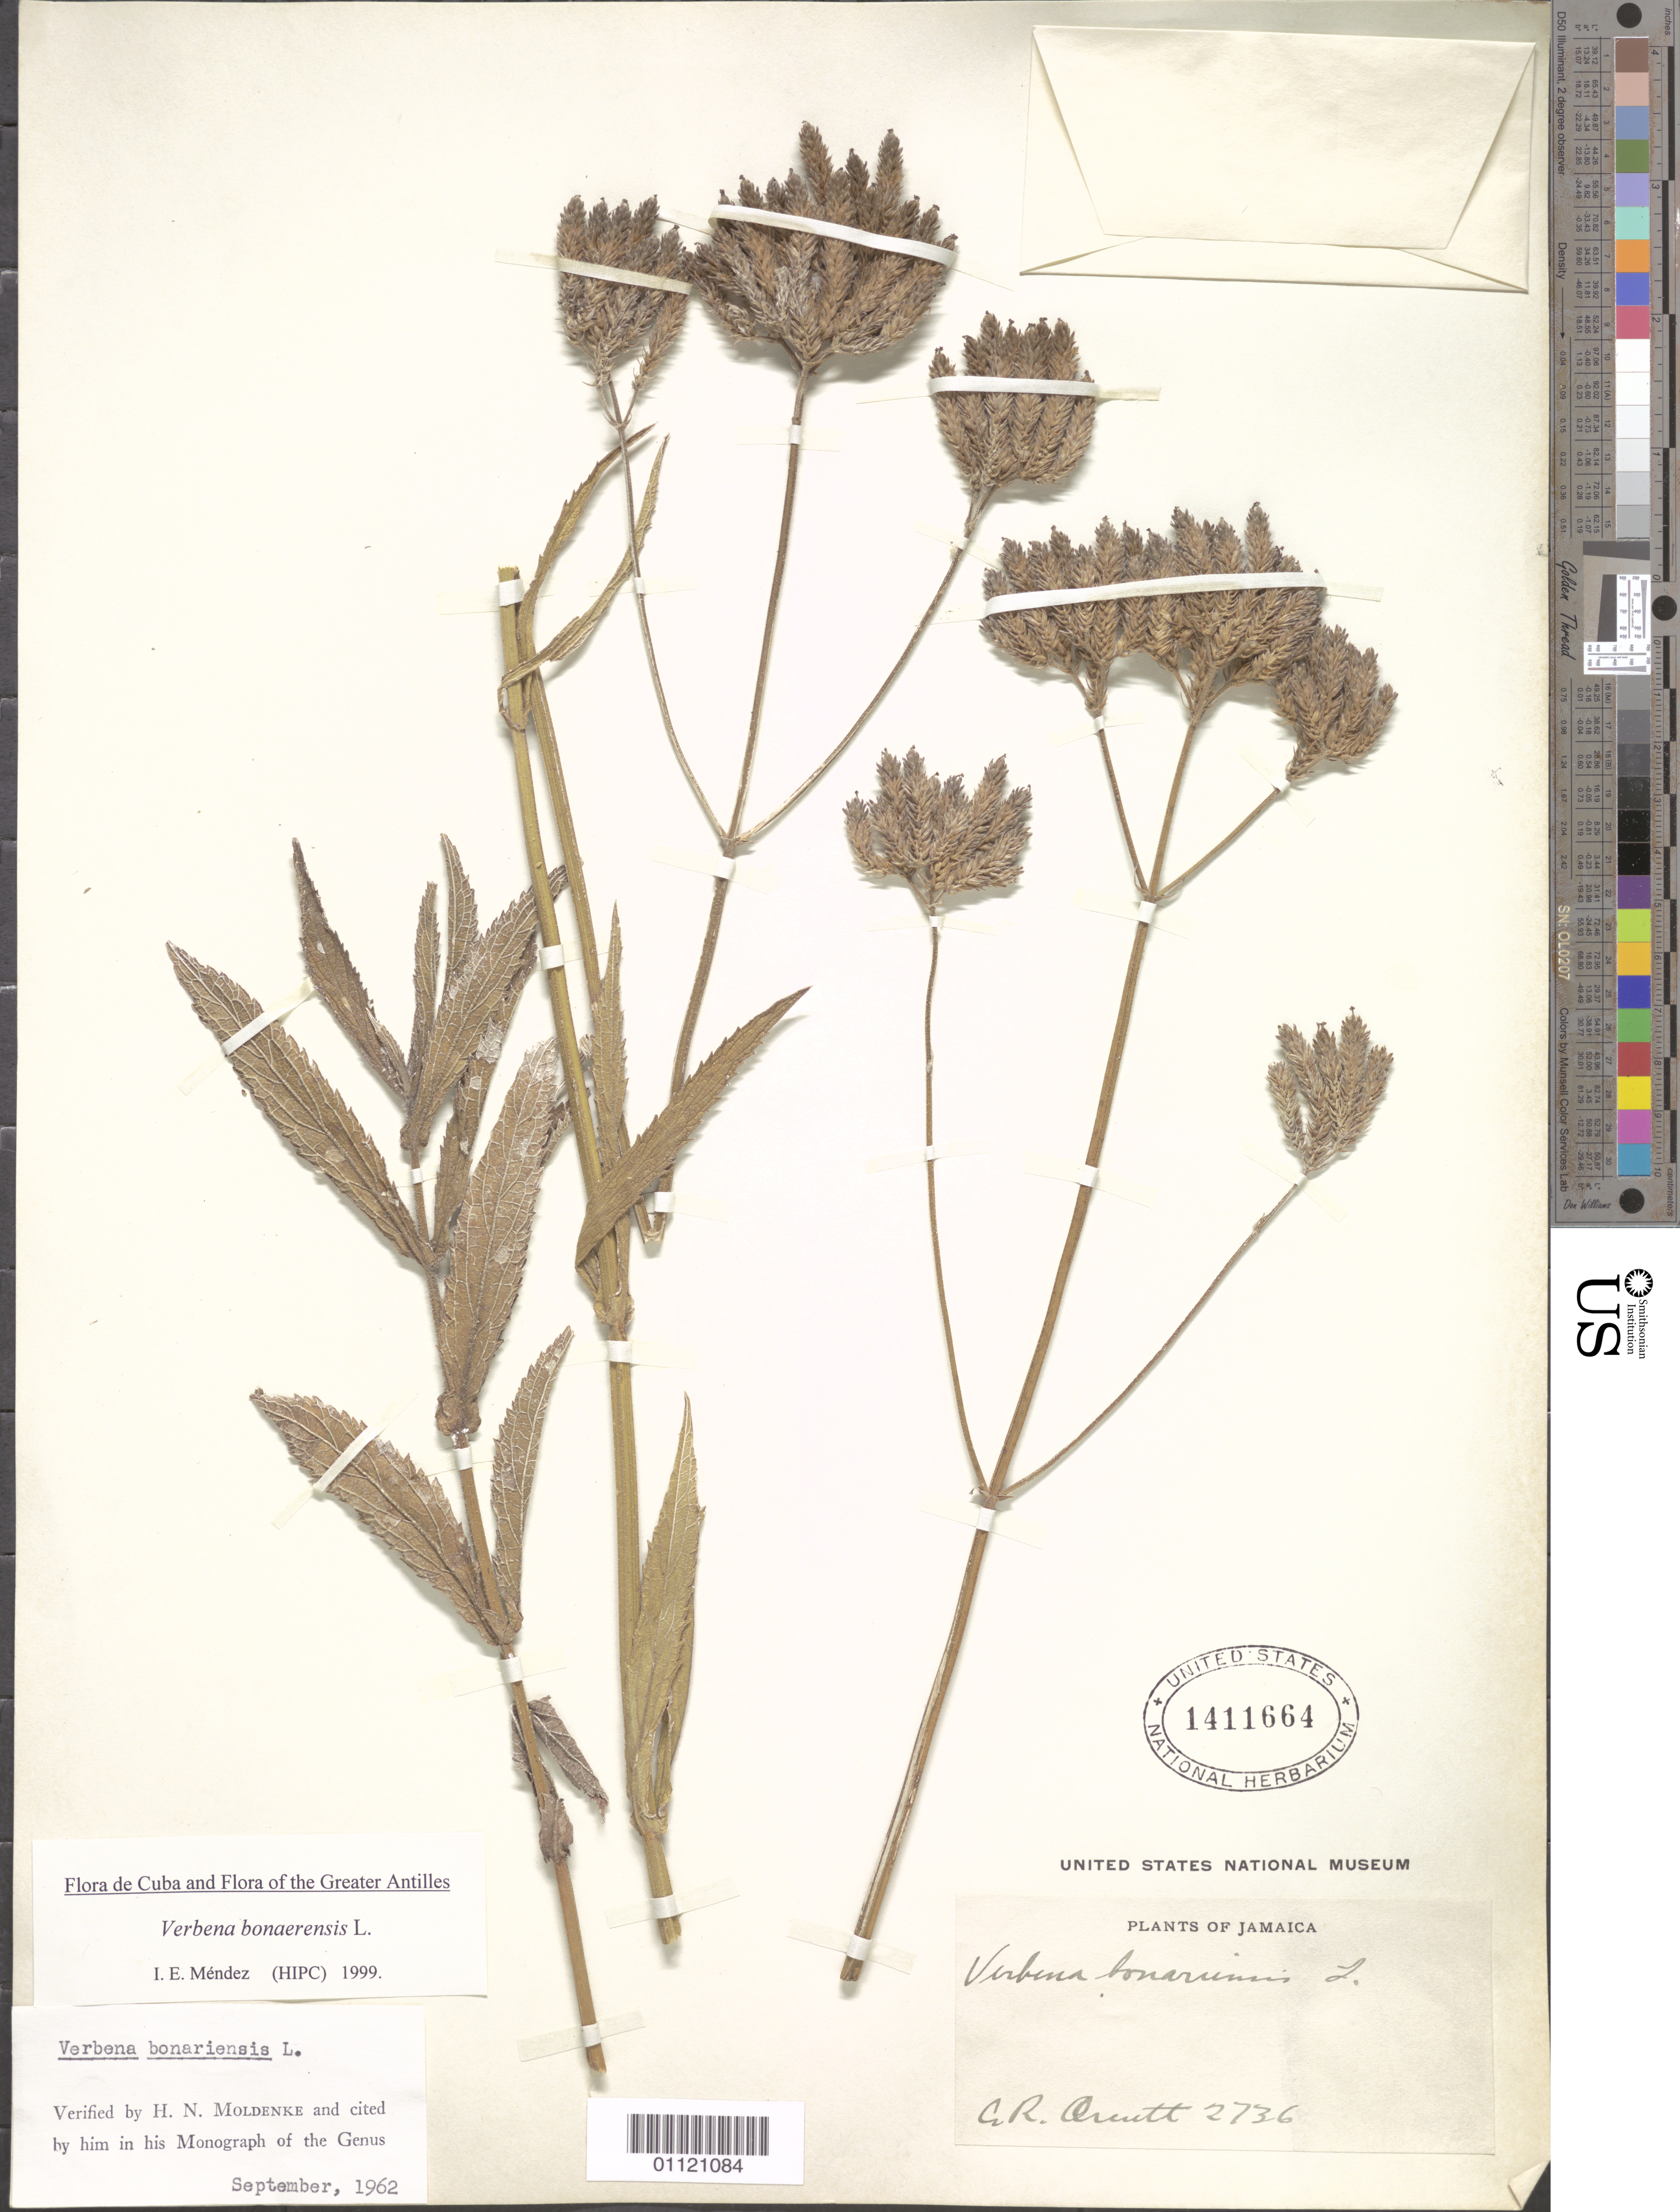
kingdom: Plantae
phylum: Tracheophyta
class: Magnoliopsida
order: Lamiales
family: Verbenaceae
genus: Verbena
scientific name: Verbena bonariensis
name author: L.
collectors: C. R. Orcutt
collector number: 2736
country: Jamaica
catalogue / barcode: US 1411664